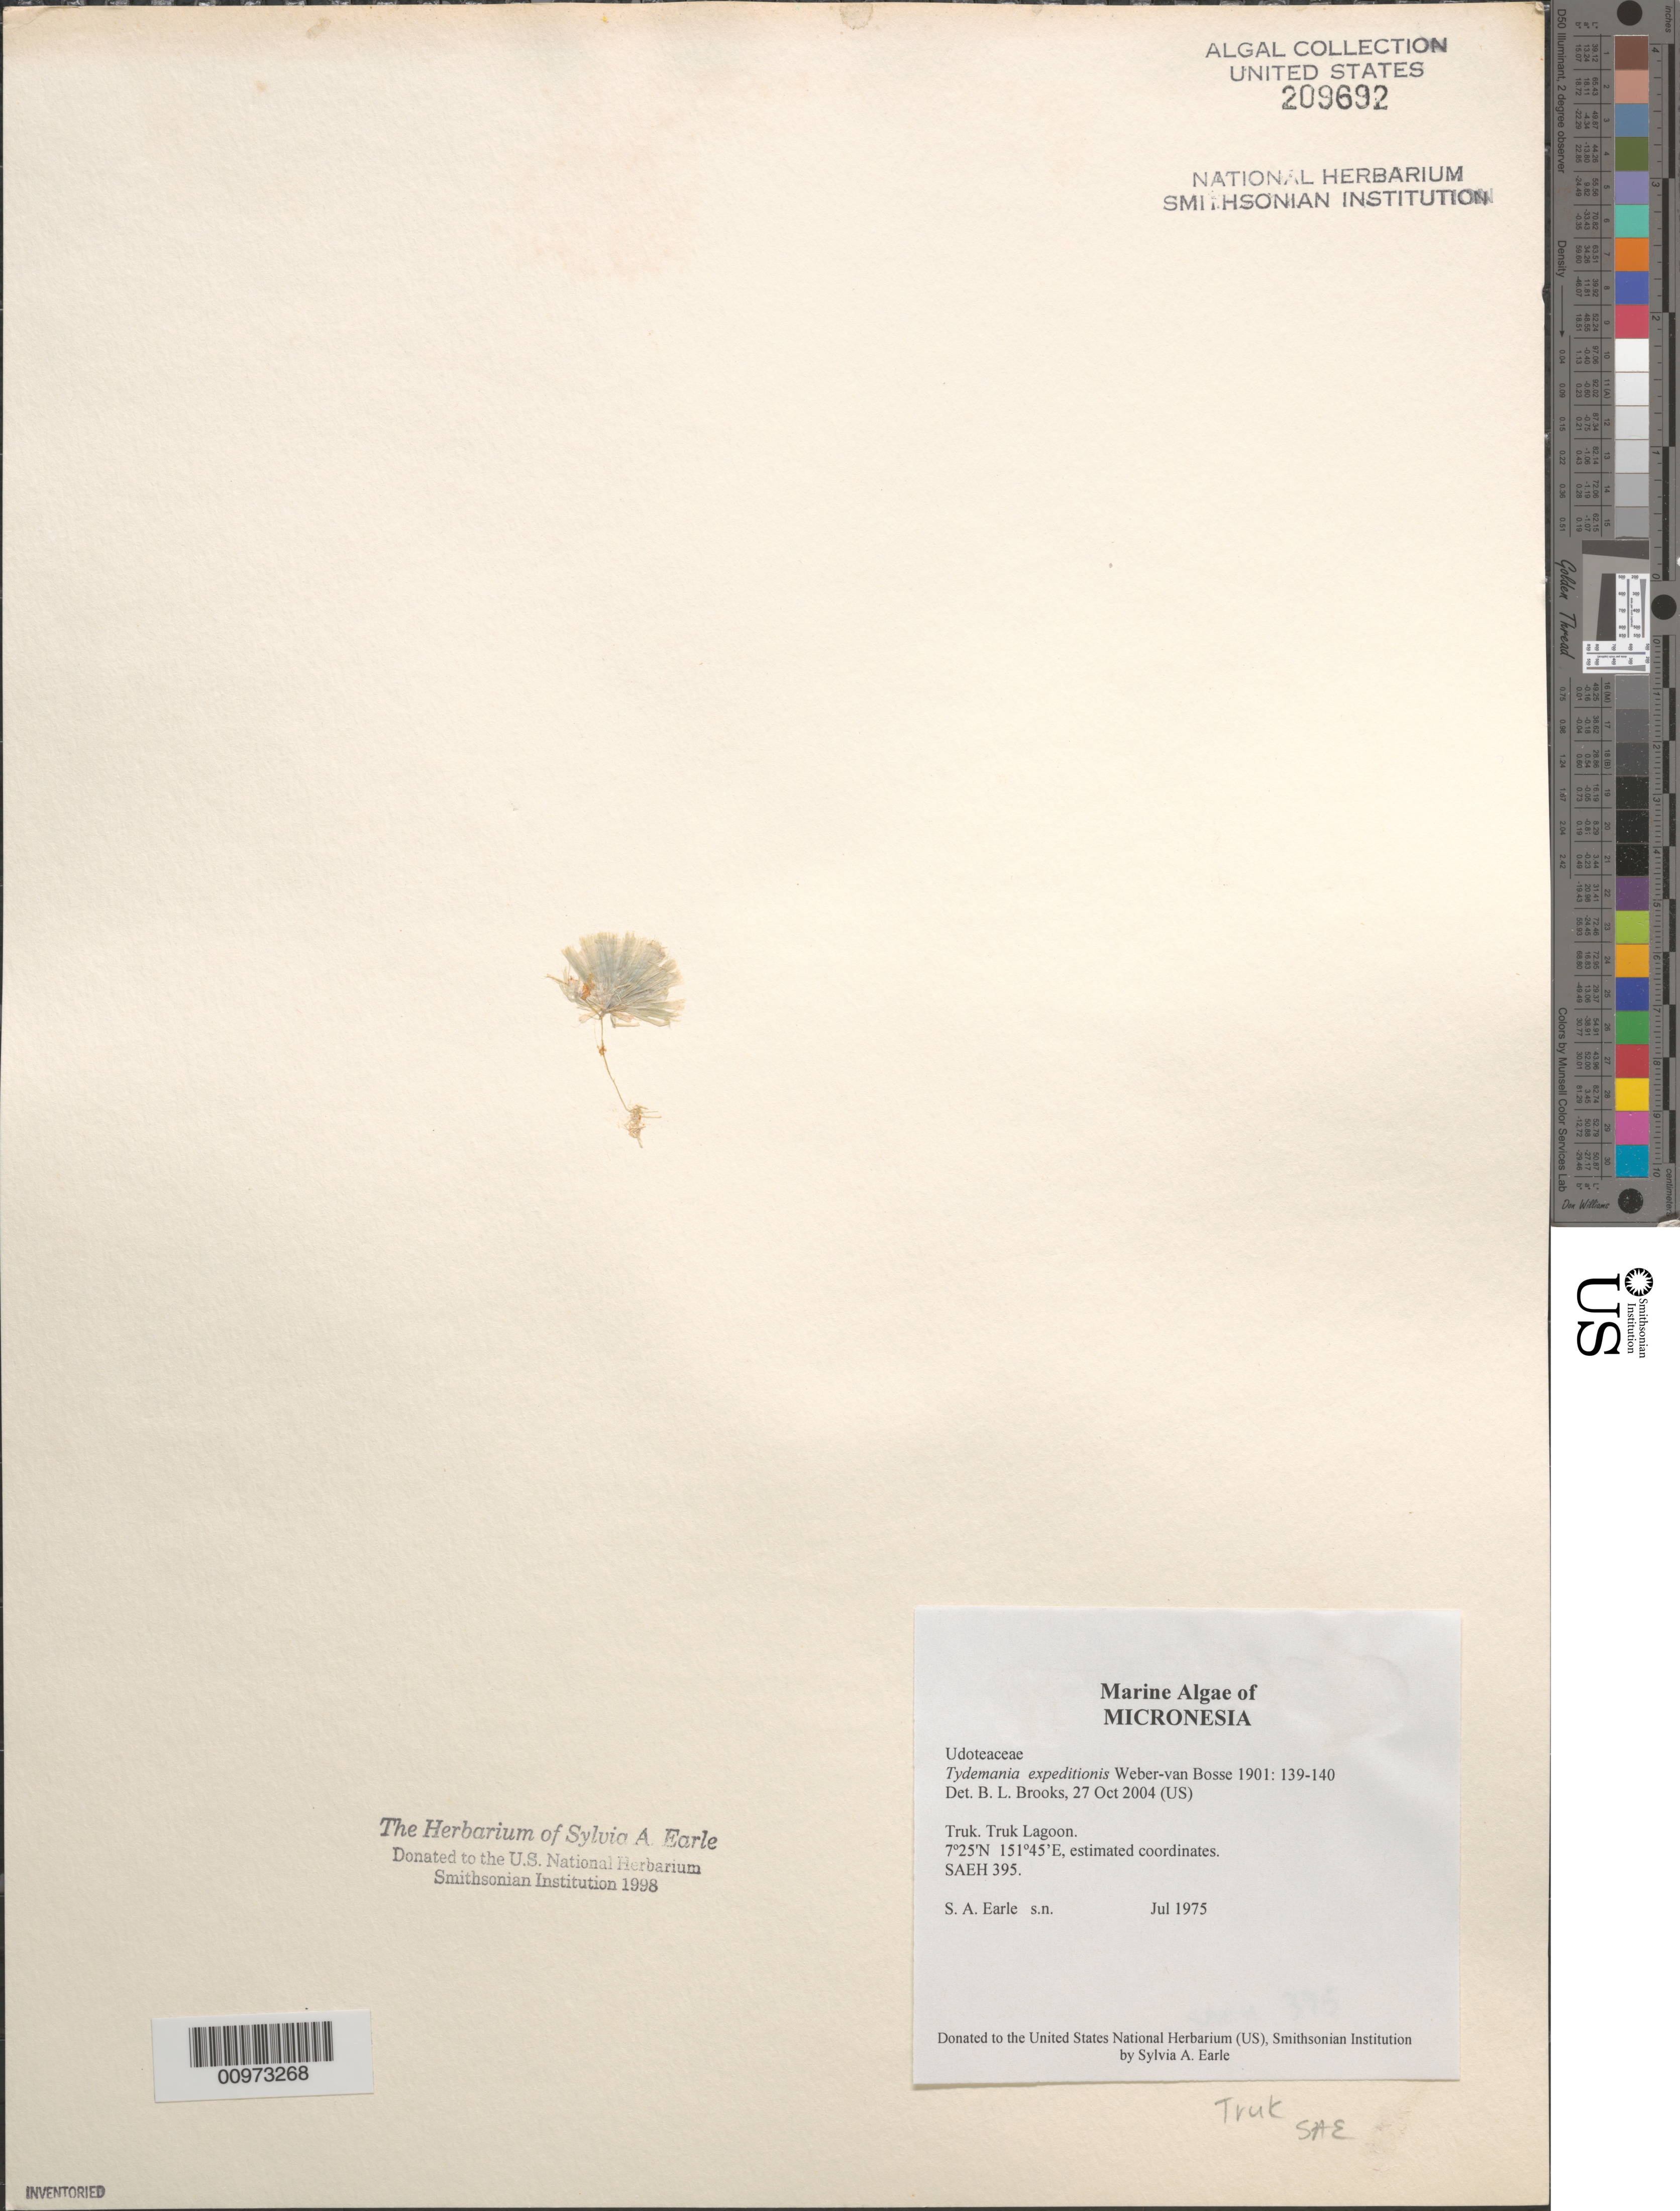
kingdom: Plantae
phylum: Chlorophyta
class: Ulvophyceae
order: Bryopsidales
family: Udoteaceae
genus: Tydemania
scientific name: Tydemania expeditionis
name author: Weber Bosse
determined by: Brooks, B. L., (BOT), Smithsonian Institution - National Museum of Natural History (UNITED STATES)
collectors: S. A. Earle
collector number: SAEH 395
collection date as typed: Jul 1975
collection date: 1975-07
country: Micronesia, Federated States of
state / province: Truk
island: Truk (Chuuk) Is.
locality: Chuuk Lagoon (Truk Lagoon)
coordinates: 7 25'N, 151 45'E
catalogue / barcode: US 209692